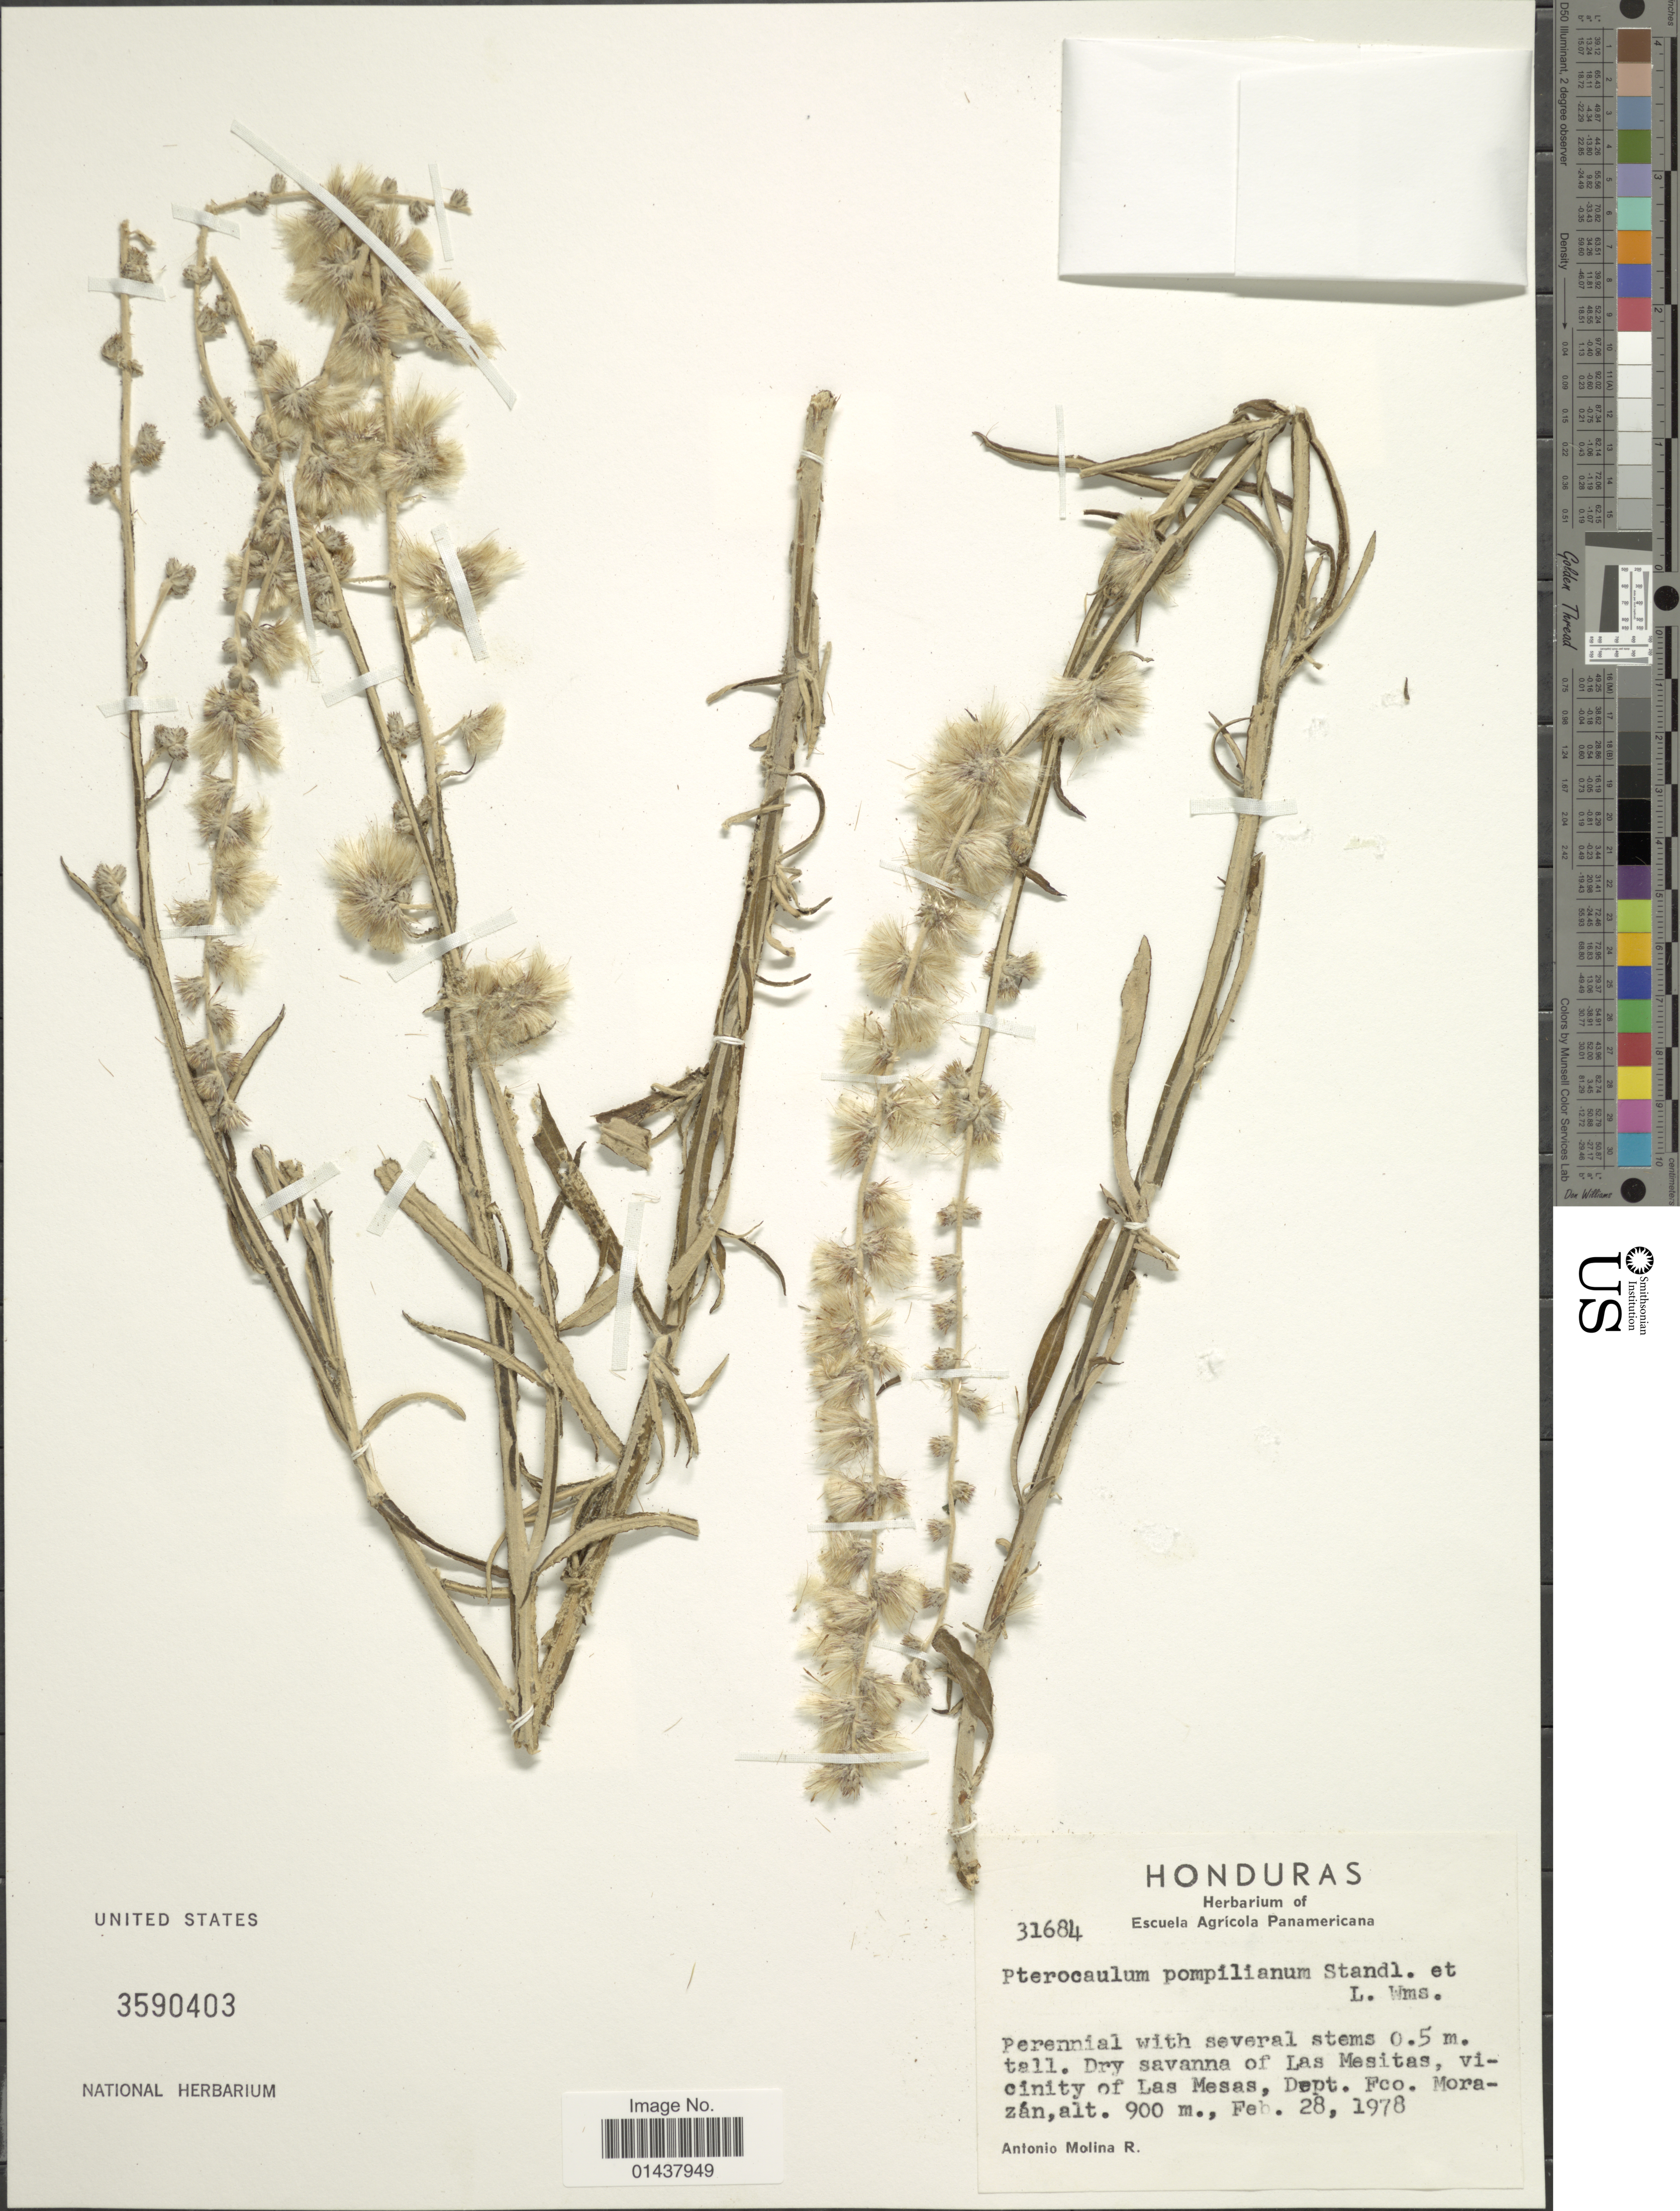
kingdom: Plantae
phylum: Tracheophyta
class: Magnoliopsida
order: Asterales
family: Asteraceae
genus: Pterocaulon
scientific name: Pterocaulon virgatum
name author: (L.) DC.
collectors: A. Molina R.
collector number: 31684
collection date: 1978-02-28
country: Honduras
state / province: Fco. Morazán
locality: Dry savanna of Las Mesitas, vicinity of Las Mesas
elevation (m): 900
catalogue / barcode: US 3590403